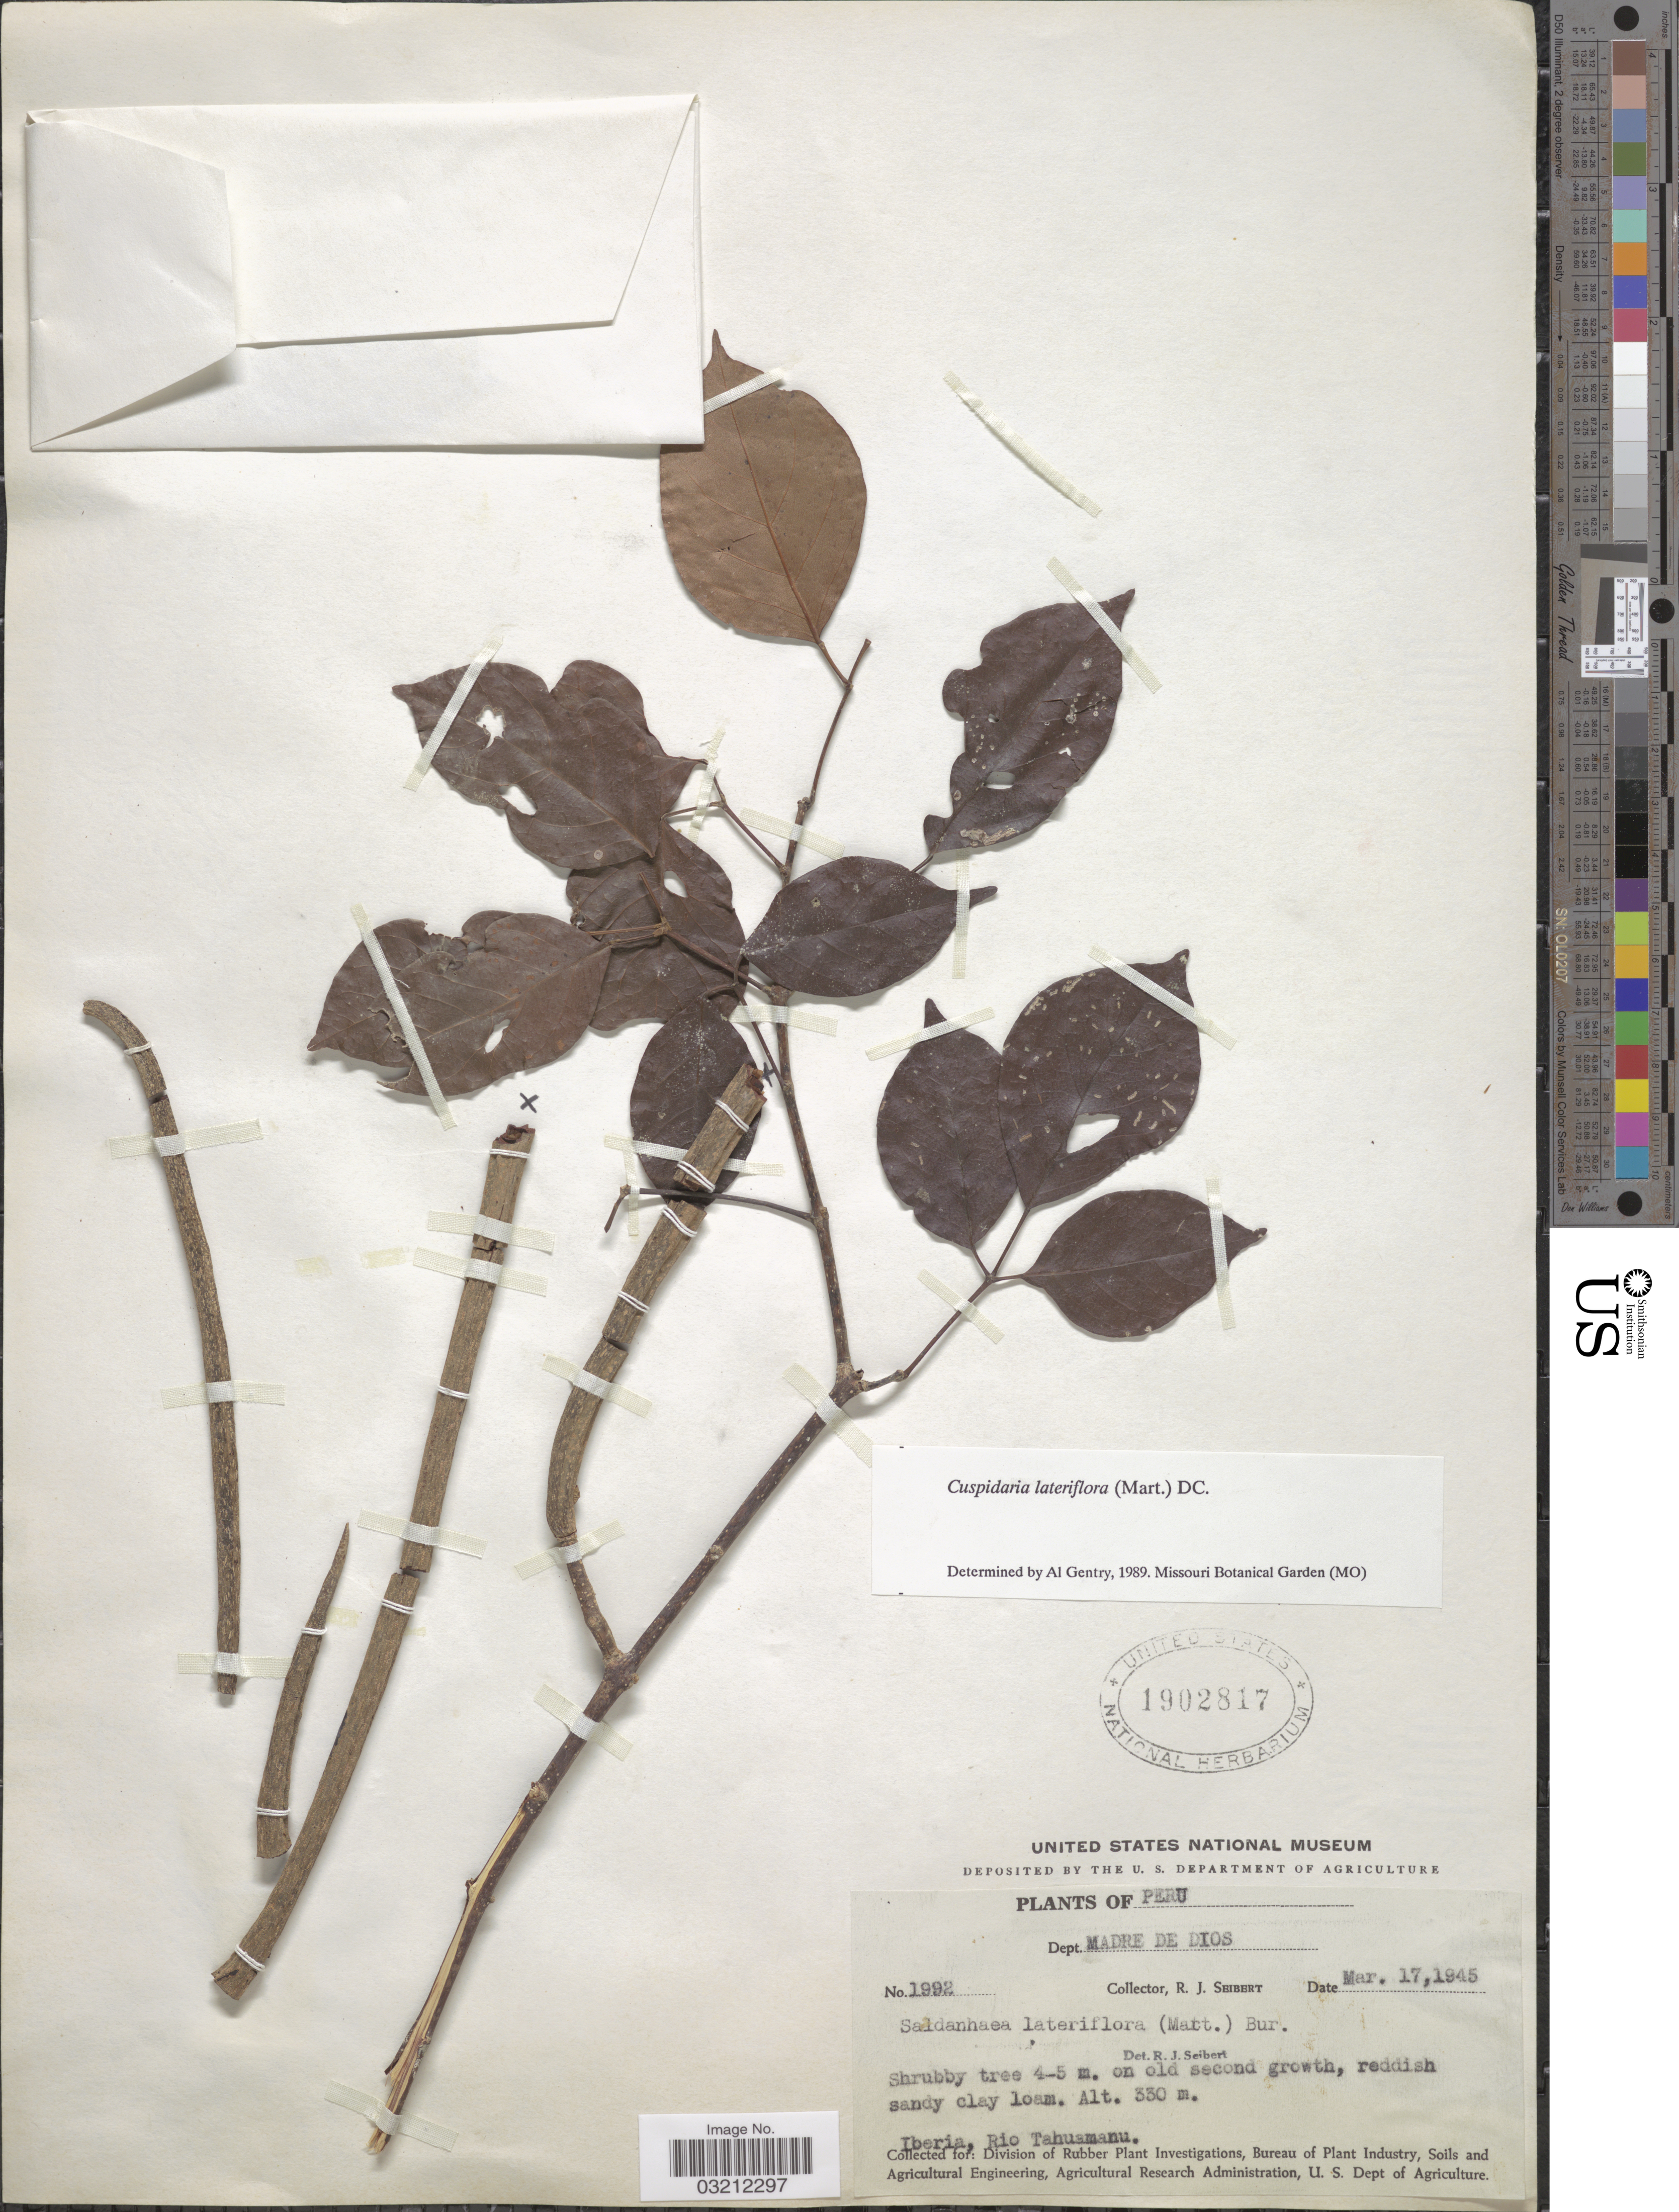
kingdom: Plantae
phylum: Tracheophyta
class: Magnoliopsida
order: Lamiales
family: Bignoniaceae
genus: Cuspidaria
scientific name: Cuspidaria lateriflora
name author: (Mart.) DC.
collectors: R. J. Seibert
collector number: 1992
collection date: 1945-03-17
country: Peru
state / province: Madre de Dios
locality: Dept. Madre de Dios. Iberia, Rio Tahuamanu.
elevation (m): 330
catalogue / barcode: US 1902817